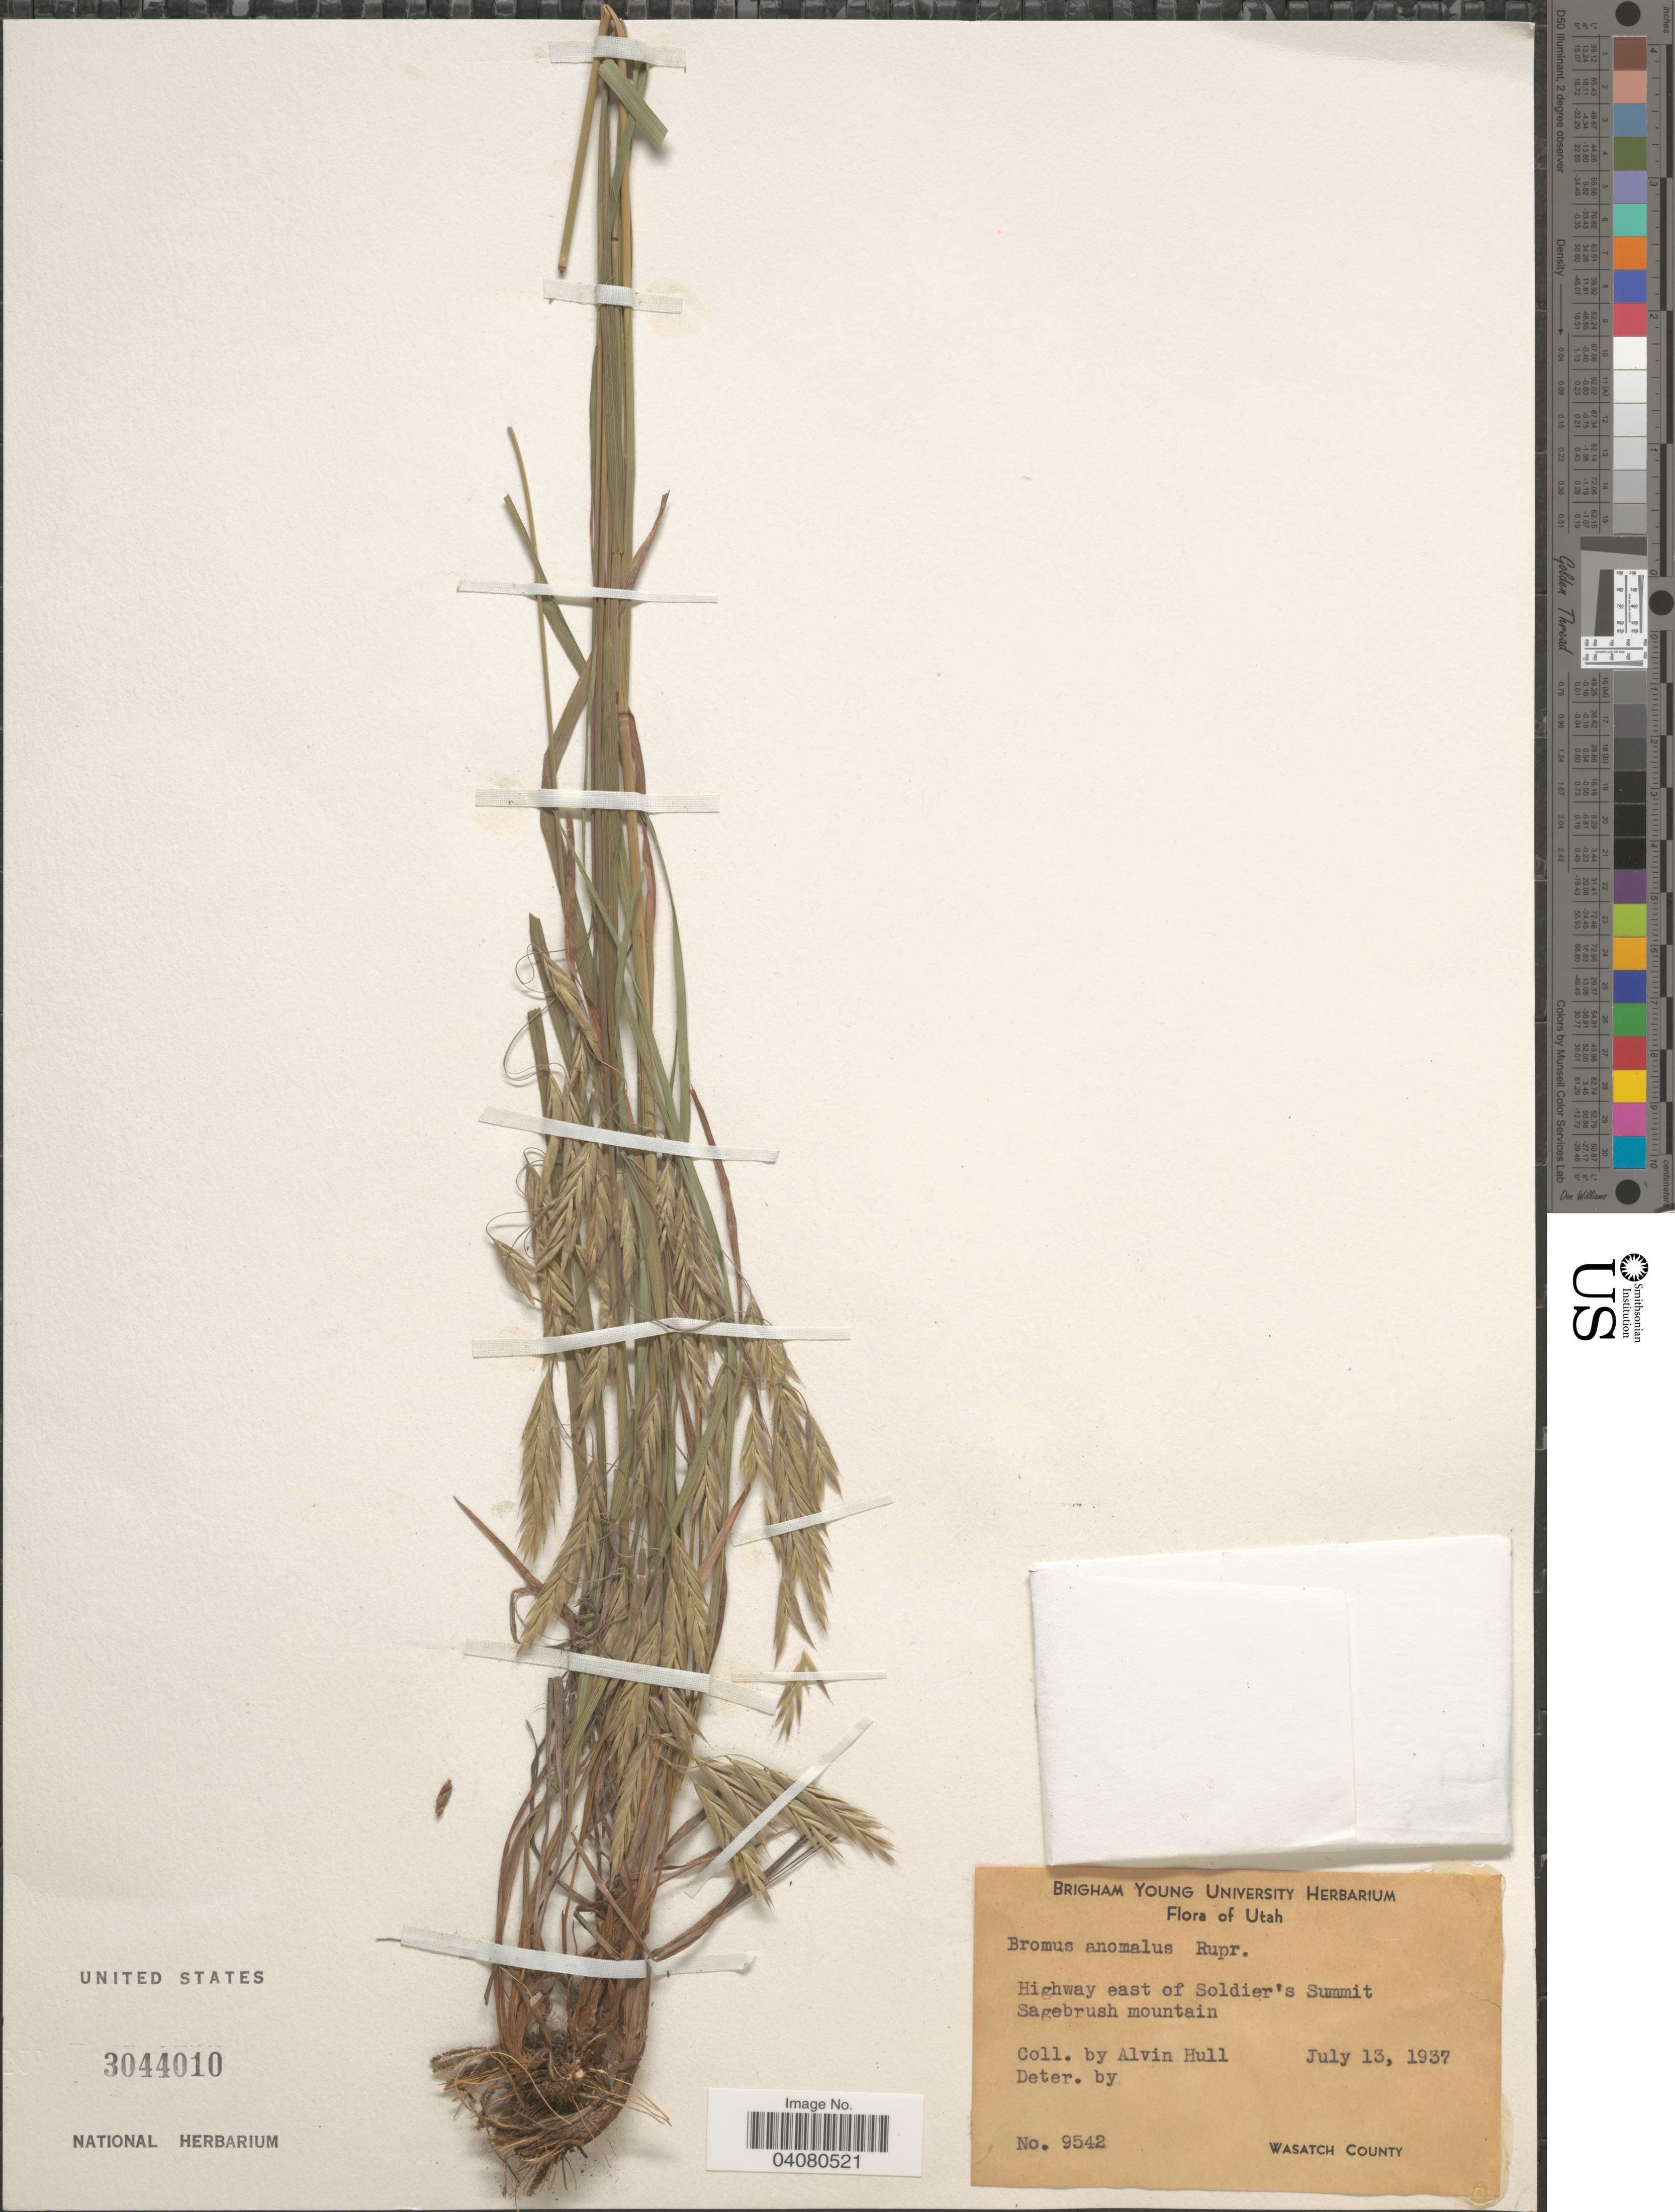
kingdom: Plantae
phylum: Tracheophyta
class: Liliopsida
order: Poales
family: Poaceae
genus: Bromus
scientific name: Bromus anomalus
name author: Rupr. ex E. Fourn.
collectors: A. Hull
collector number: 9542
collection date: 1937-07-13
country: United States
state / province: Utah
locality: Highway east of Soldier's Summit Sagebrush mountain. Wasatch County.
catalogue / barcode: US 3044010